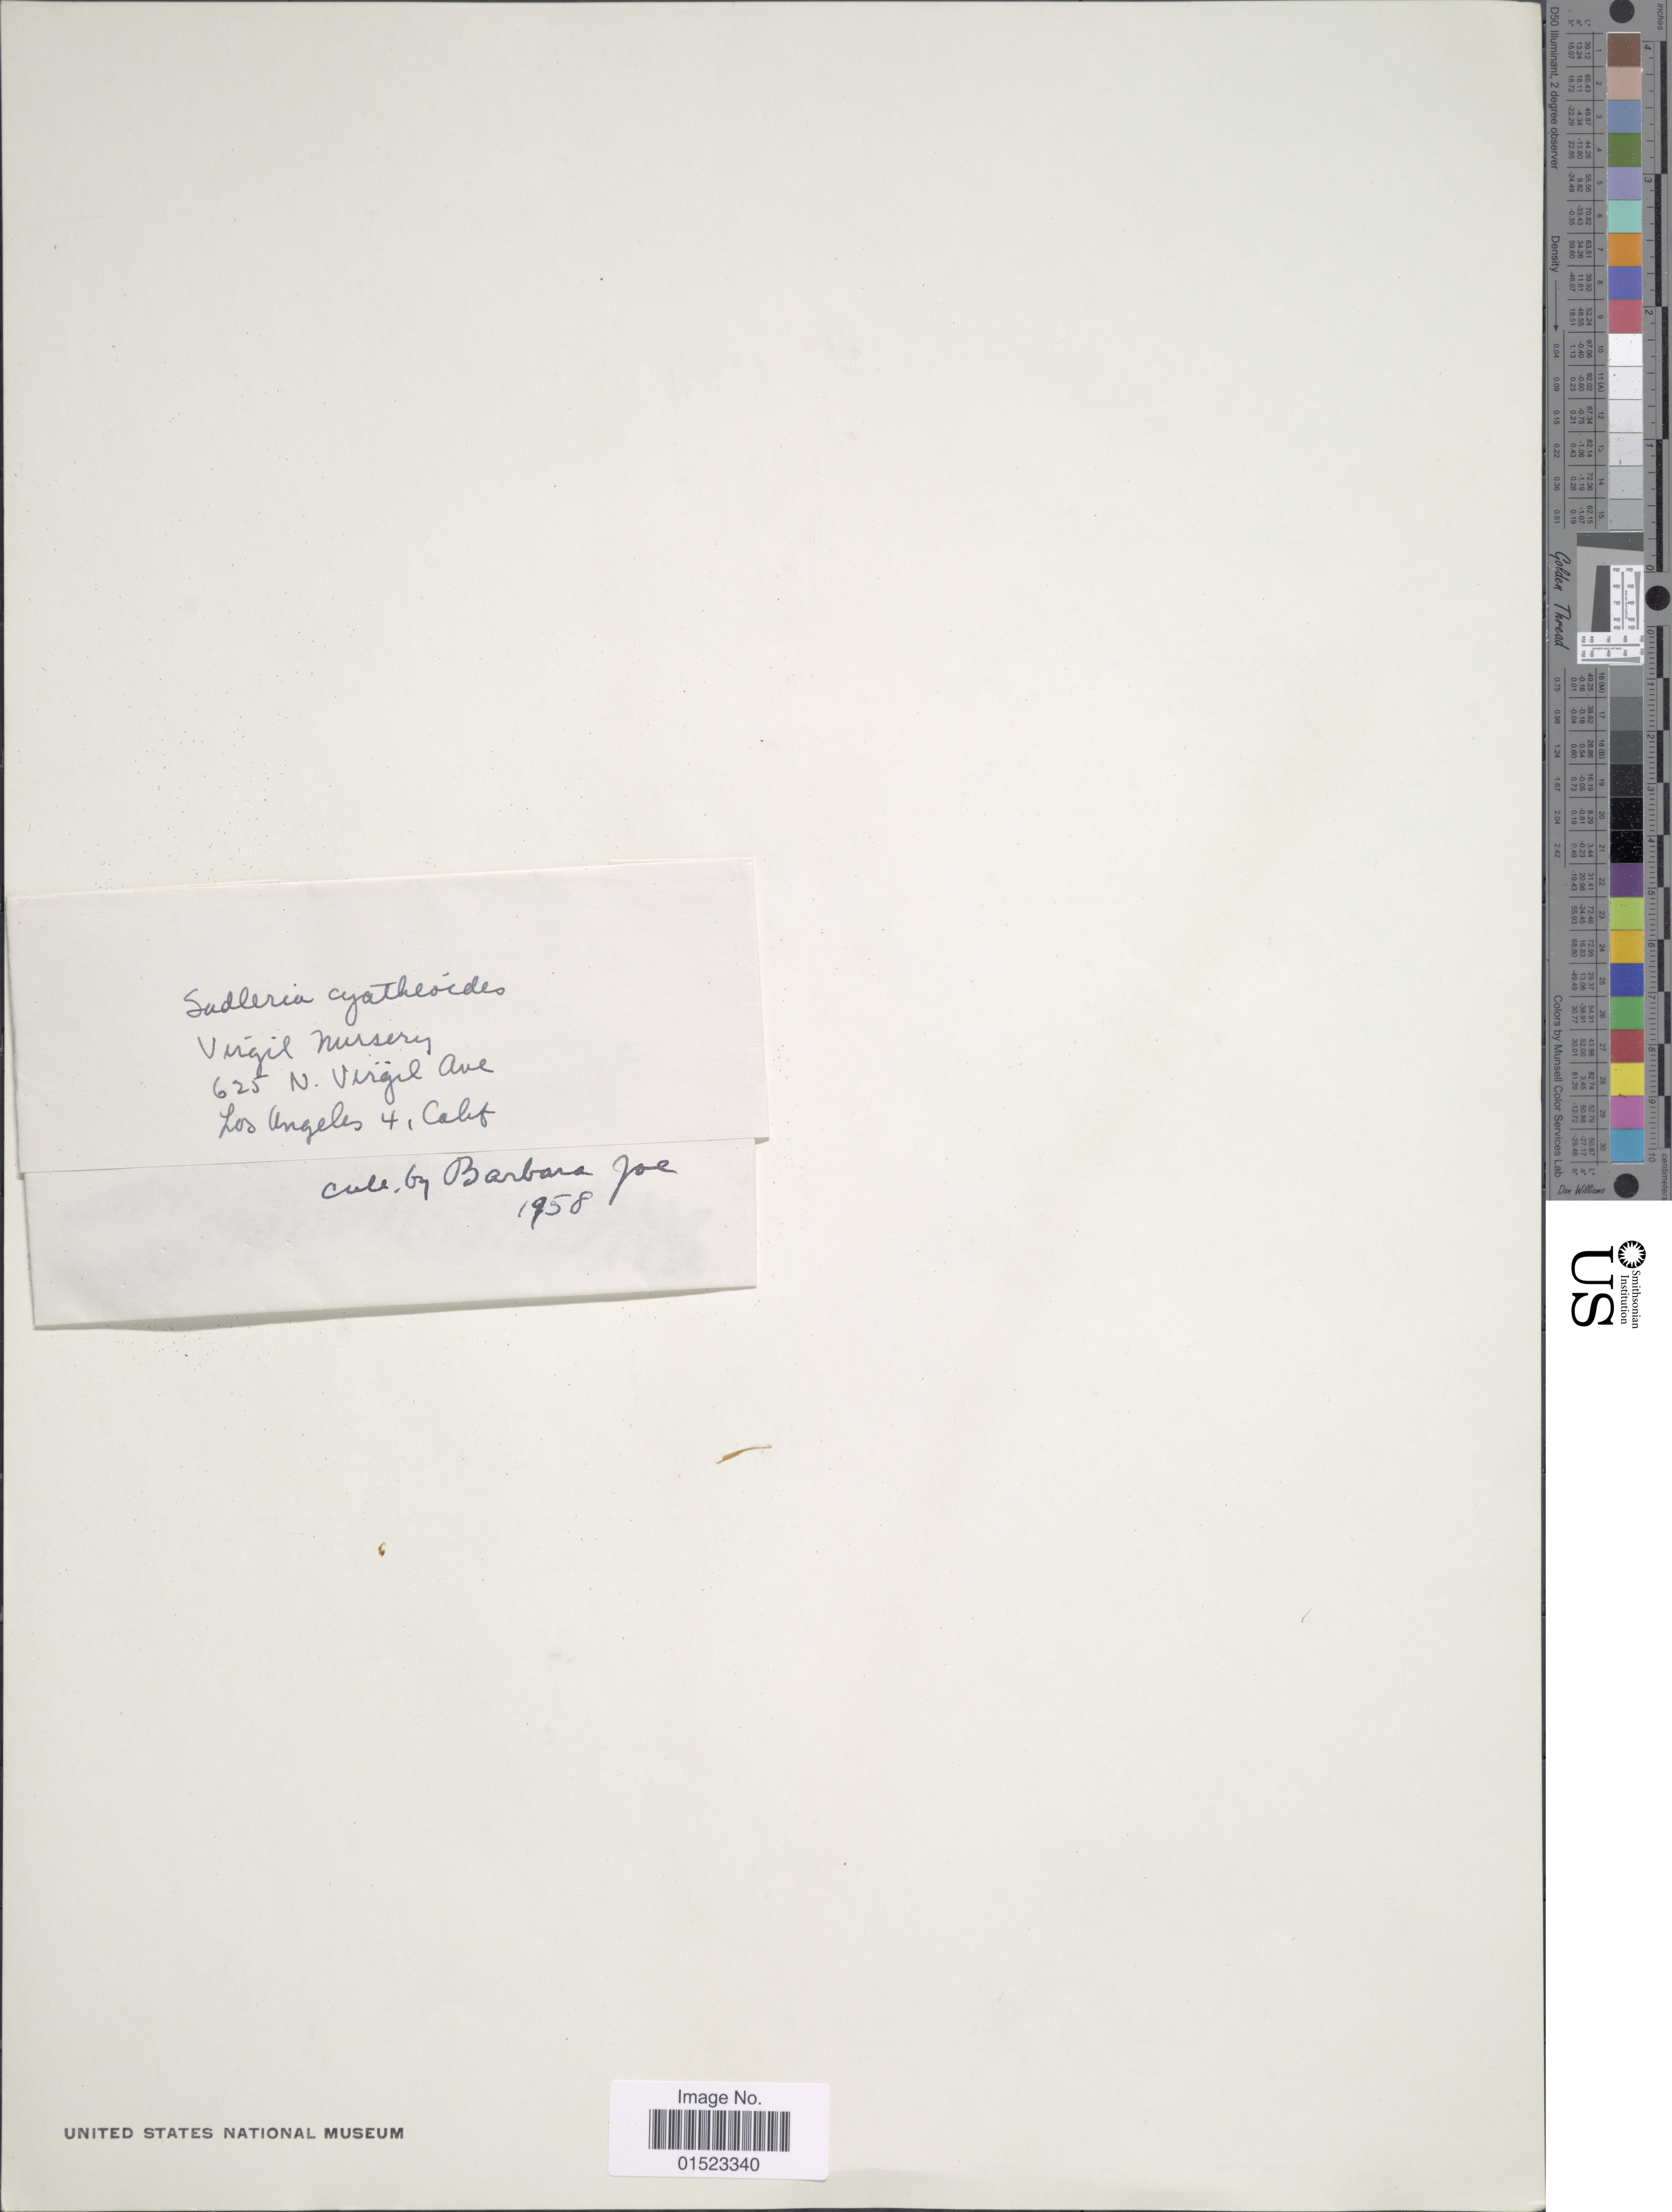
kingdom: Plantae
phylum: Tracheophyta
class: Polypodiopsida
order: Polypodiales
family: Blechnaceae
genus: Sadleria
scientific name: Sadleria cyatheoides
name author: Kaulf.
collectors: B. Joe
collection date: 1958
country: United States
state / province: California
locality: Virgil Nursery, 625 N. Virgil Ave